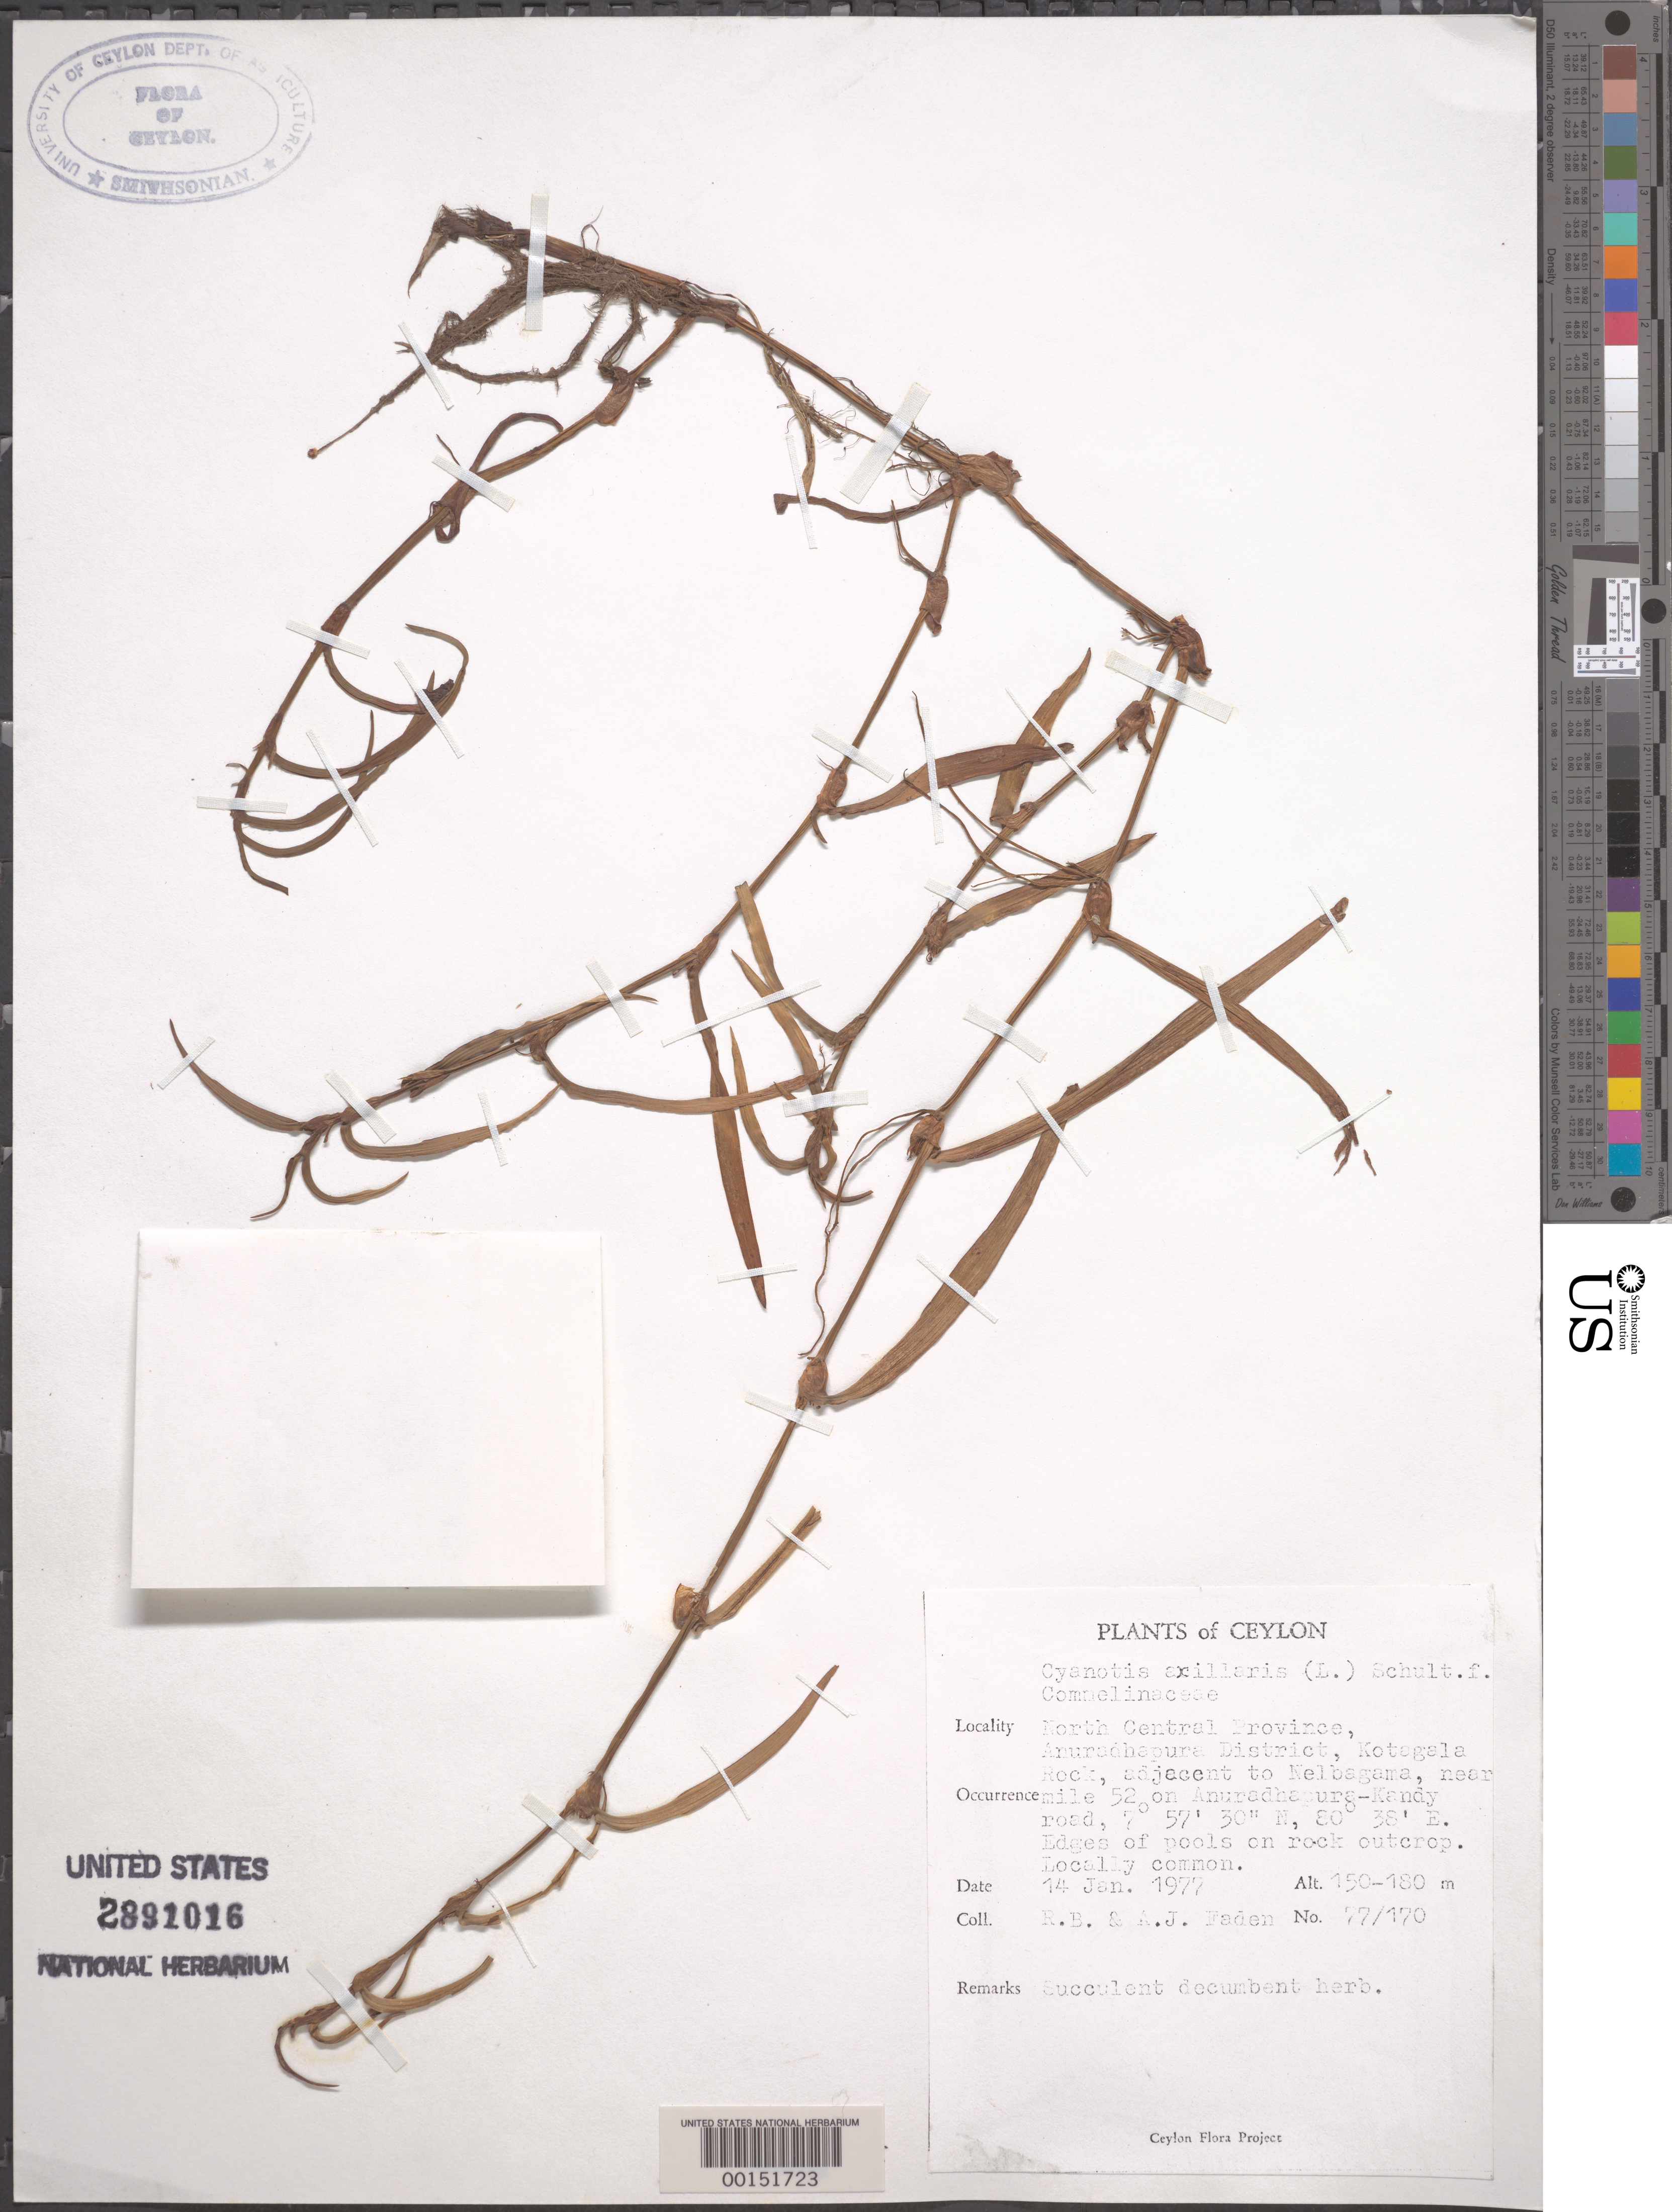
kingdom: Plantae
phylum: Tracheophyta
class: Liliopsida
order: Commelinales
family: Commelinaceae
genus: Cyanotis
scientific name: Cyanotis axillaris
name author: (L.) D. Don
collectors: R. B. Faden & A. J. Faden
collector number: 77/170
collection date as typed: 14 Jan 1977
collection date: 1977-01-14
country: Sri Lanka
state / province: North Central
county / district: Anuradhapura Dist.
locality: Kotagala rock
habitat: Edges of pools; rock outcrop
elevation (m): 150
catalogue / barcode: US 2891016